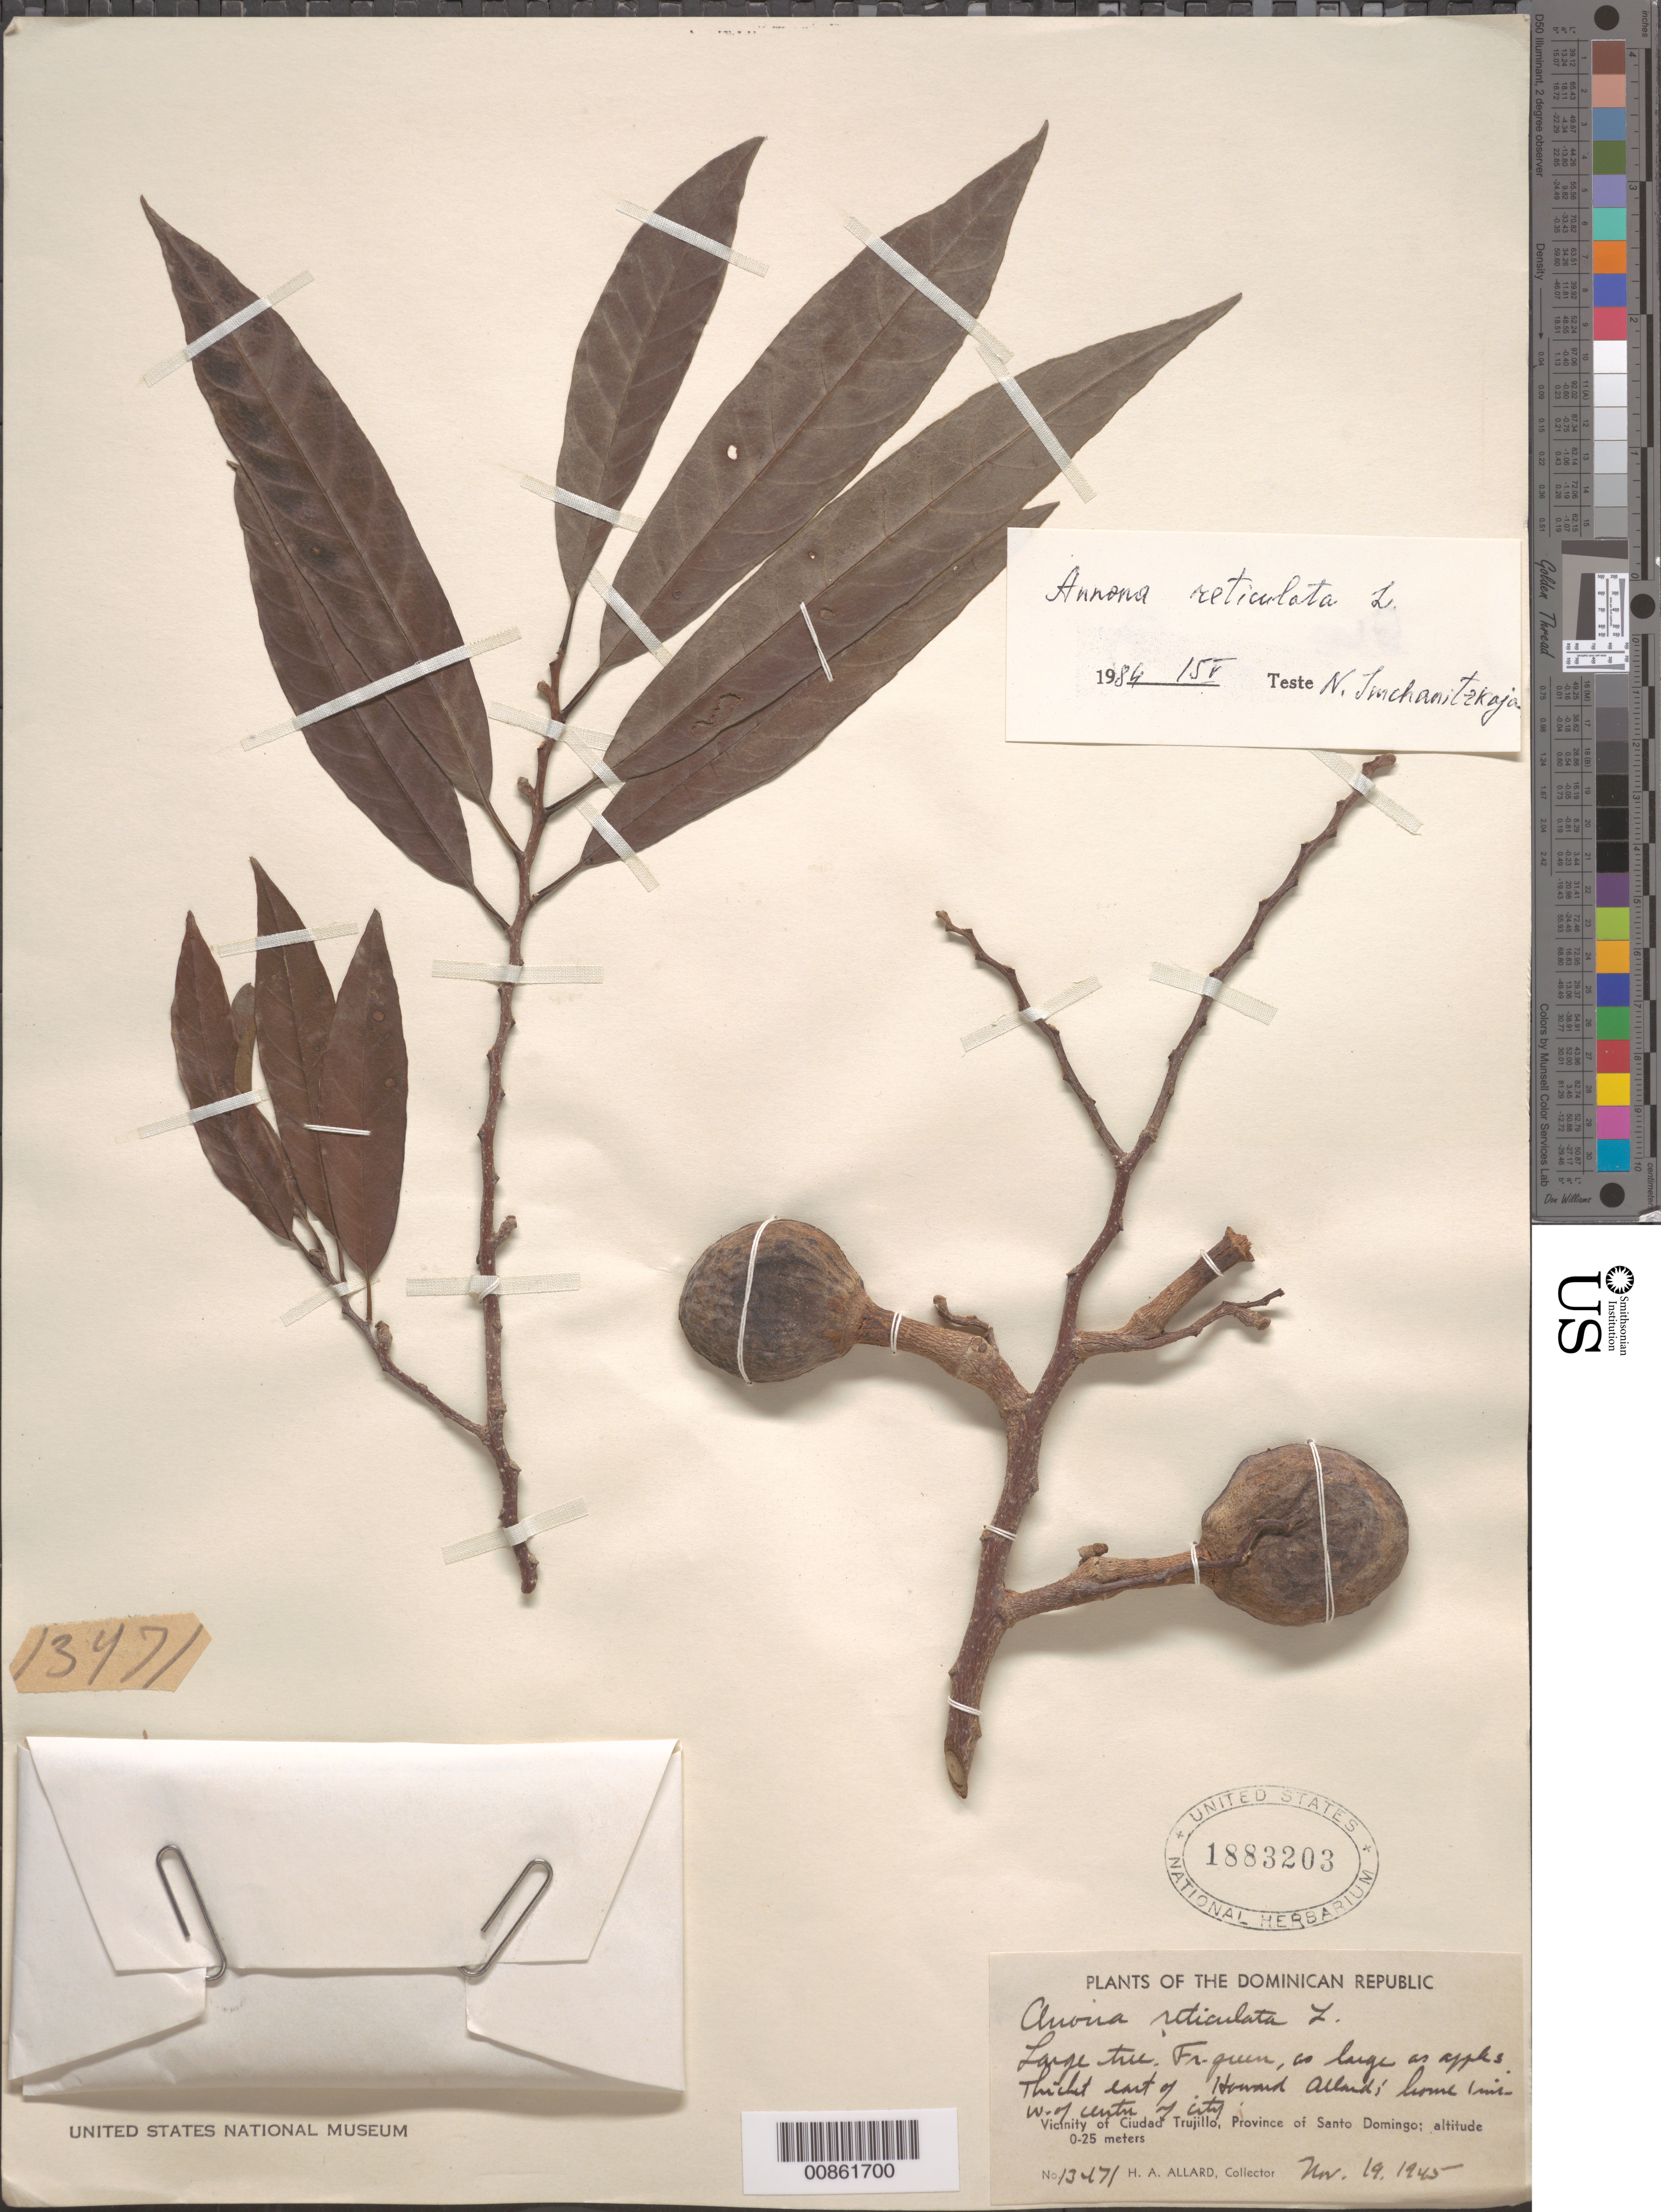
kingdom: Plantae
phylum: Tracheophyta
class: Magnoliopsida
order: Magnoliales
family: Annonaceae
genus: Annona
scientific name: Annona reticulata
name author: L.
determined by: Imchanitzkaja, N.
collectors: H. A. Allard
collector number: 13471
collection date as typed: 19 Nov 1945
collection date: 1945-11-19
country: Dominican Republic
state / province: Distrito Nacional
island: Hispaniola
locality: Vicinity of Ciudad Trujillo, Province of Santo Domingo (obsolete). Thicket east of Howard Allard's home, 1 mi. W of center of city.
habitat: Thicket.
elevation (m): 0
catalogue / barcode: US 1883203